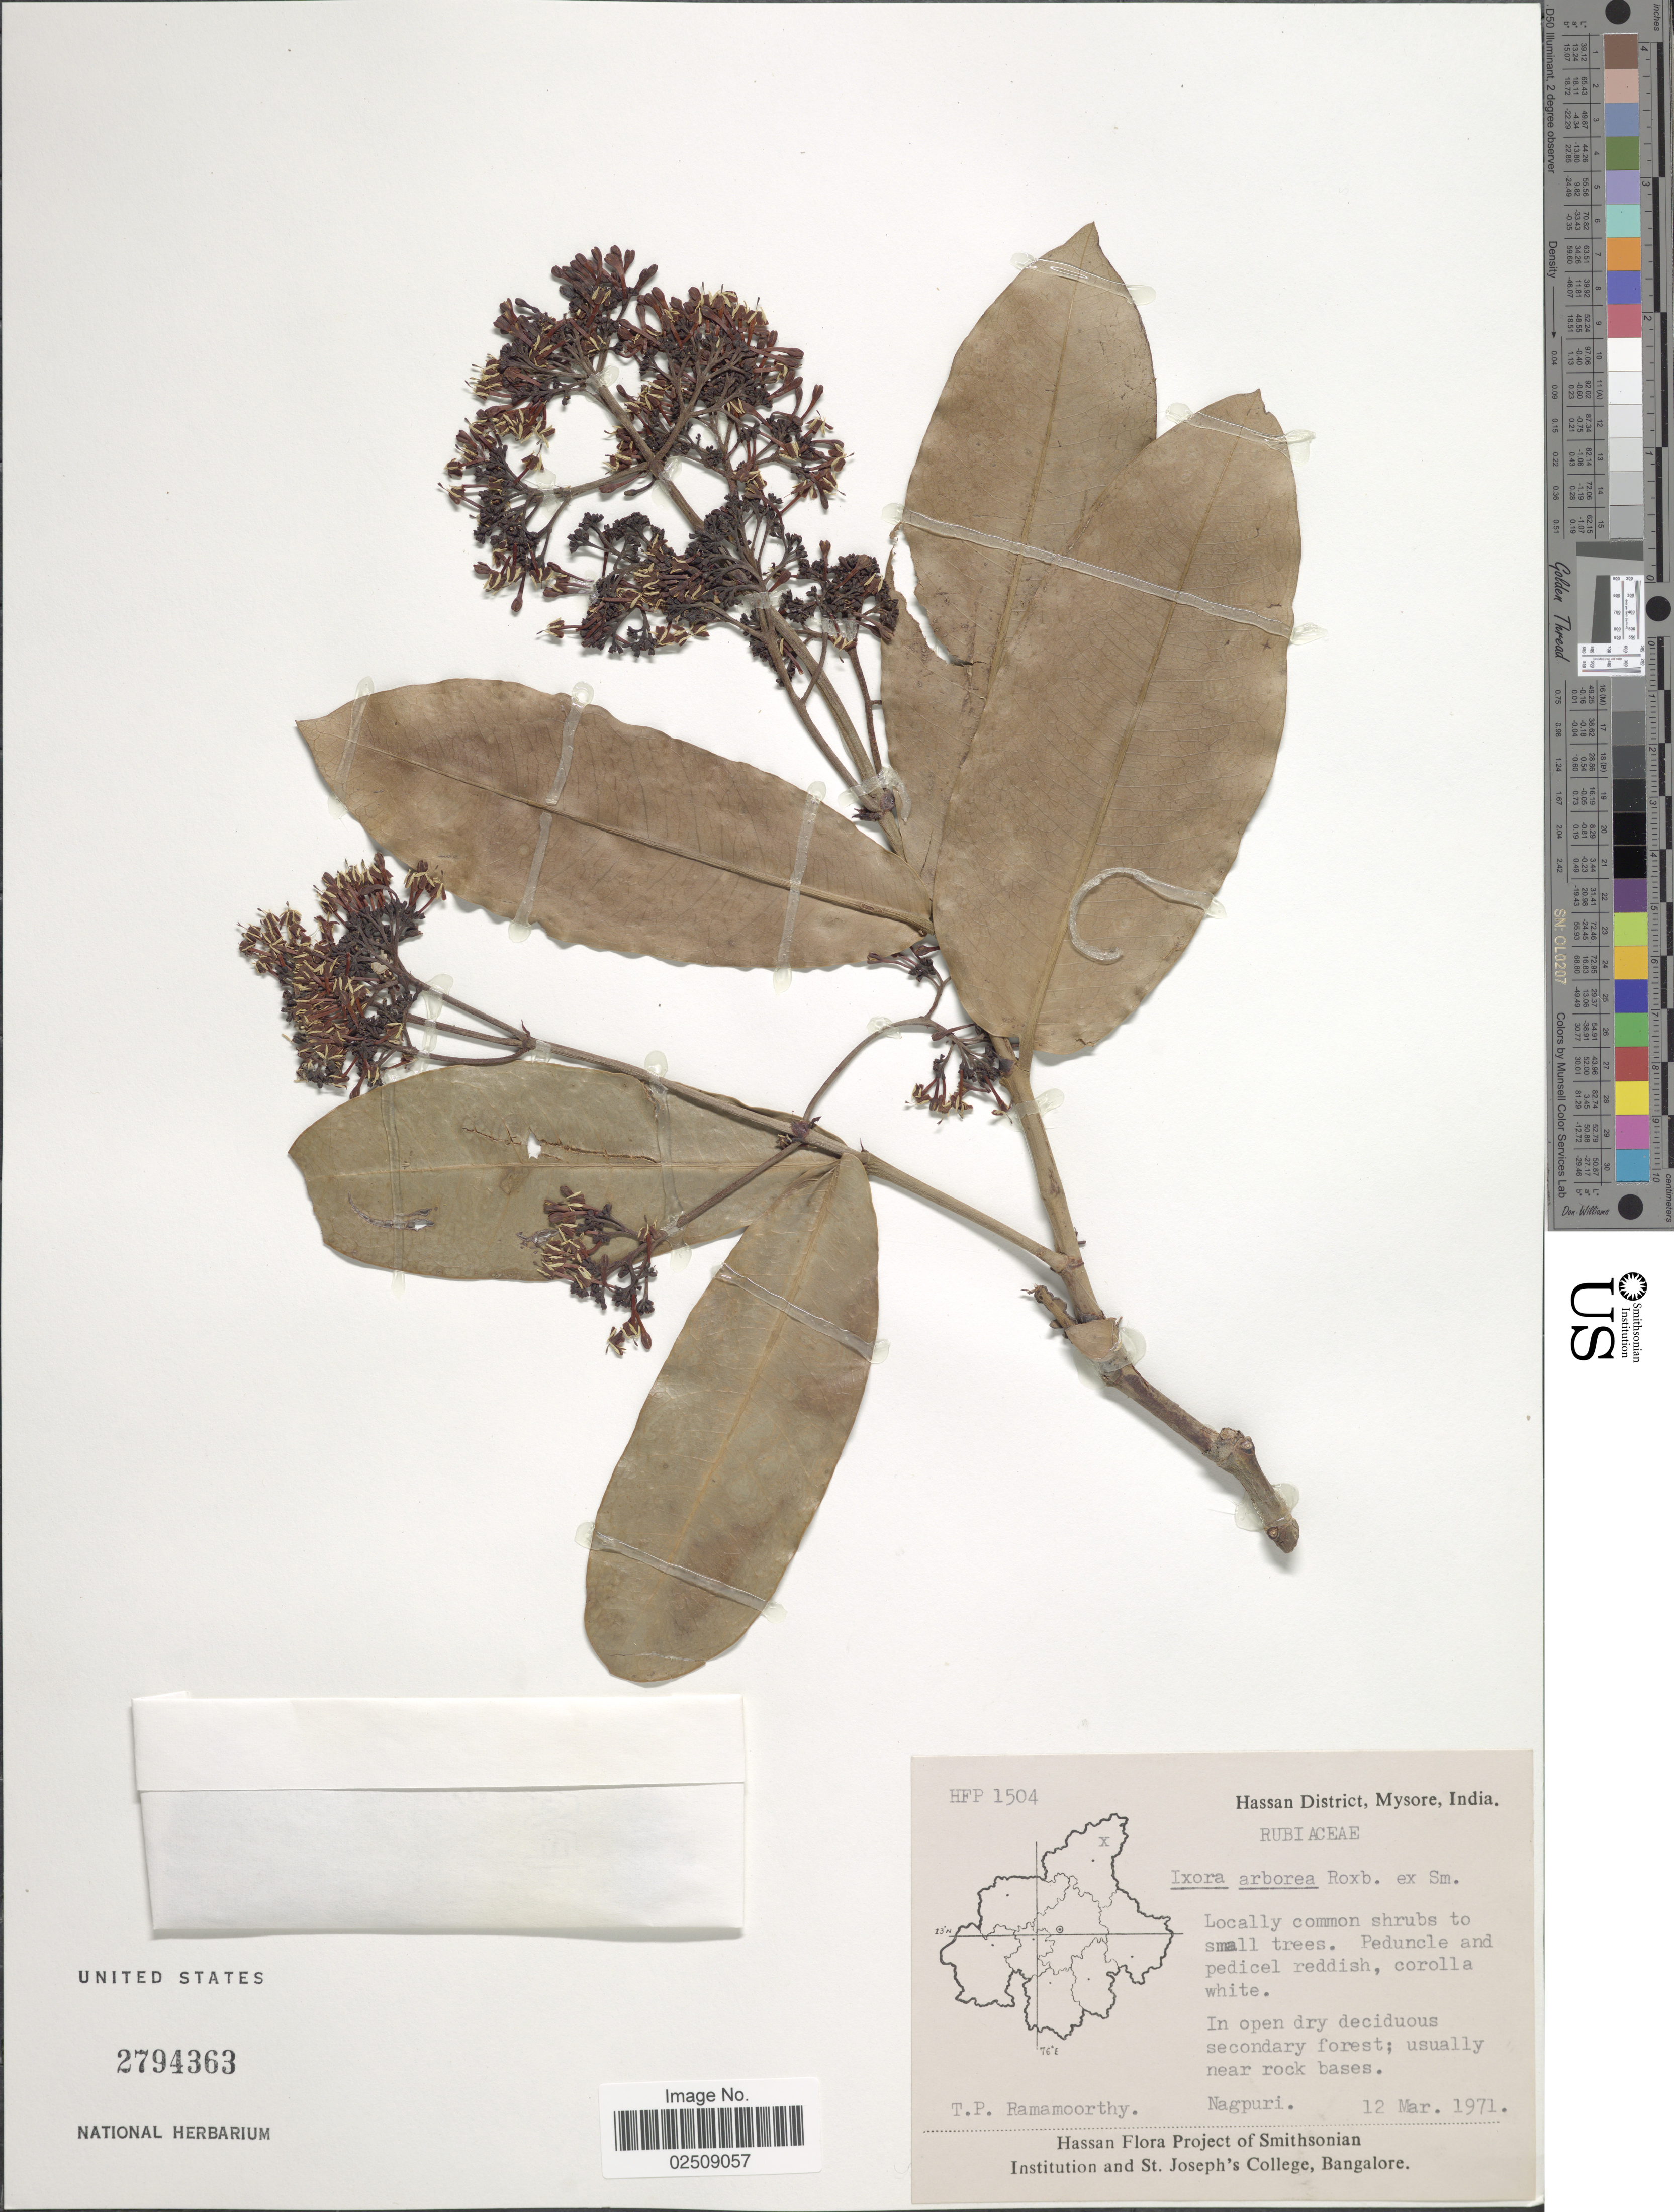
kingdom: Plantae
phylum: Tracheophyta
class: Magnoliopsida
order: Gentianales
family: Rubiaceae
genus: Ixora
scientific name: Ixora arborea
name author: Blanco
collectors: T. P. Ramamoorthy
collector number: HFP1504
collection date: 1971-03-12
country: India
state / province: Karnataka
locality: Hassan District, Mysore. Nagpuri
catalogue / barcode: US 2794363